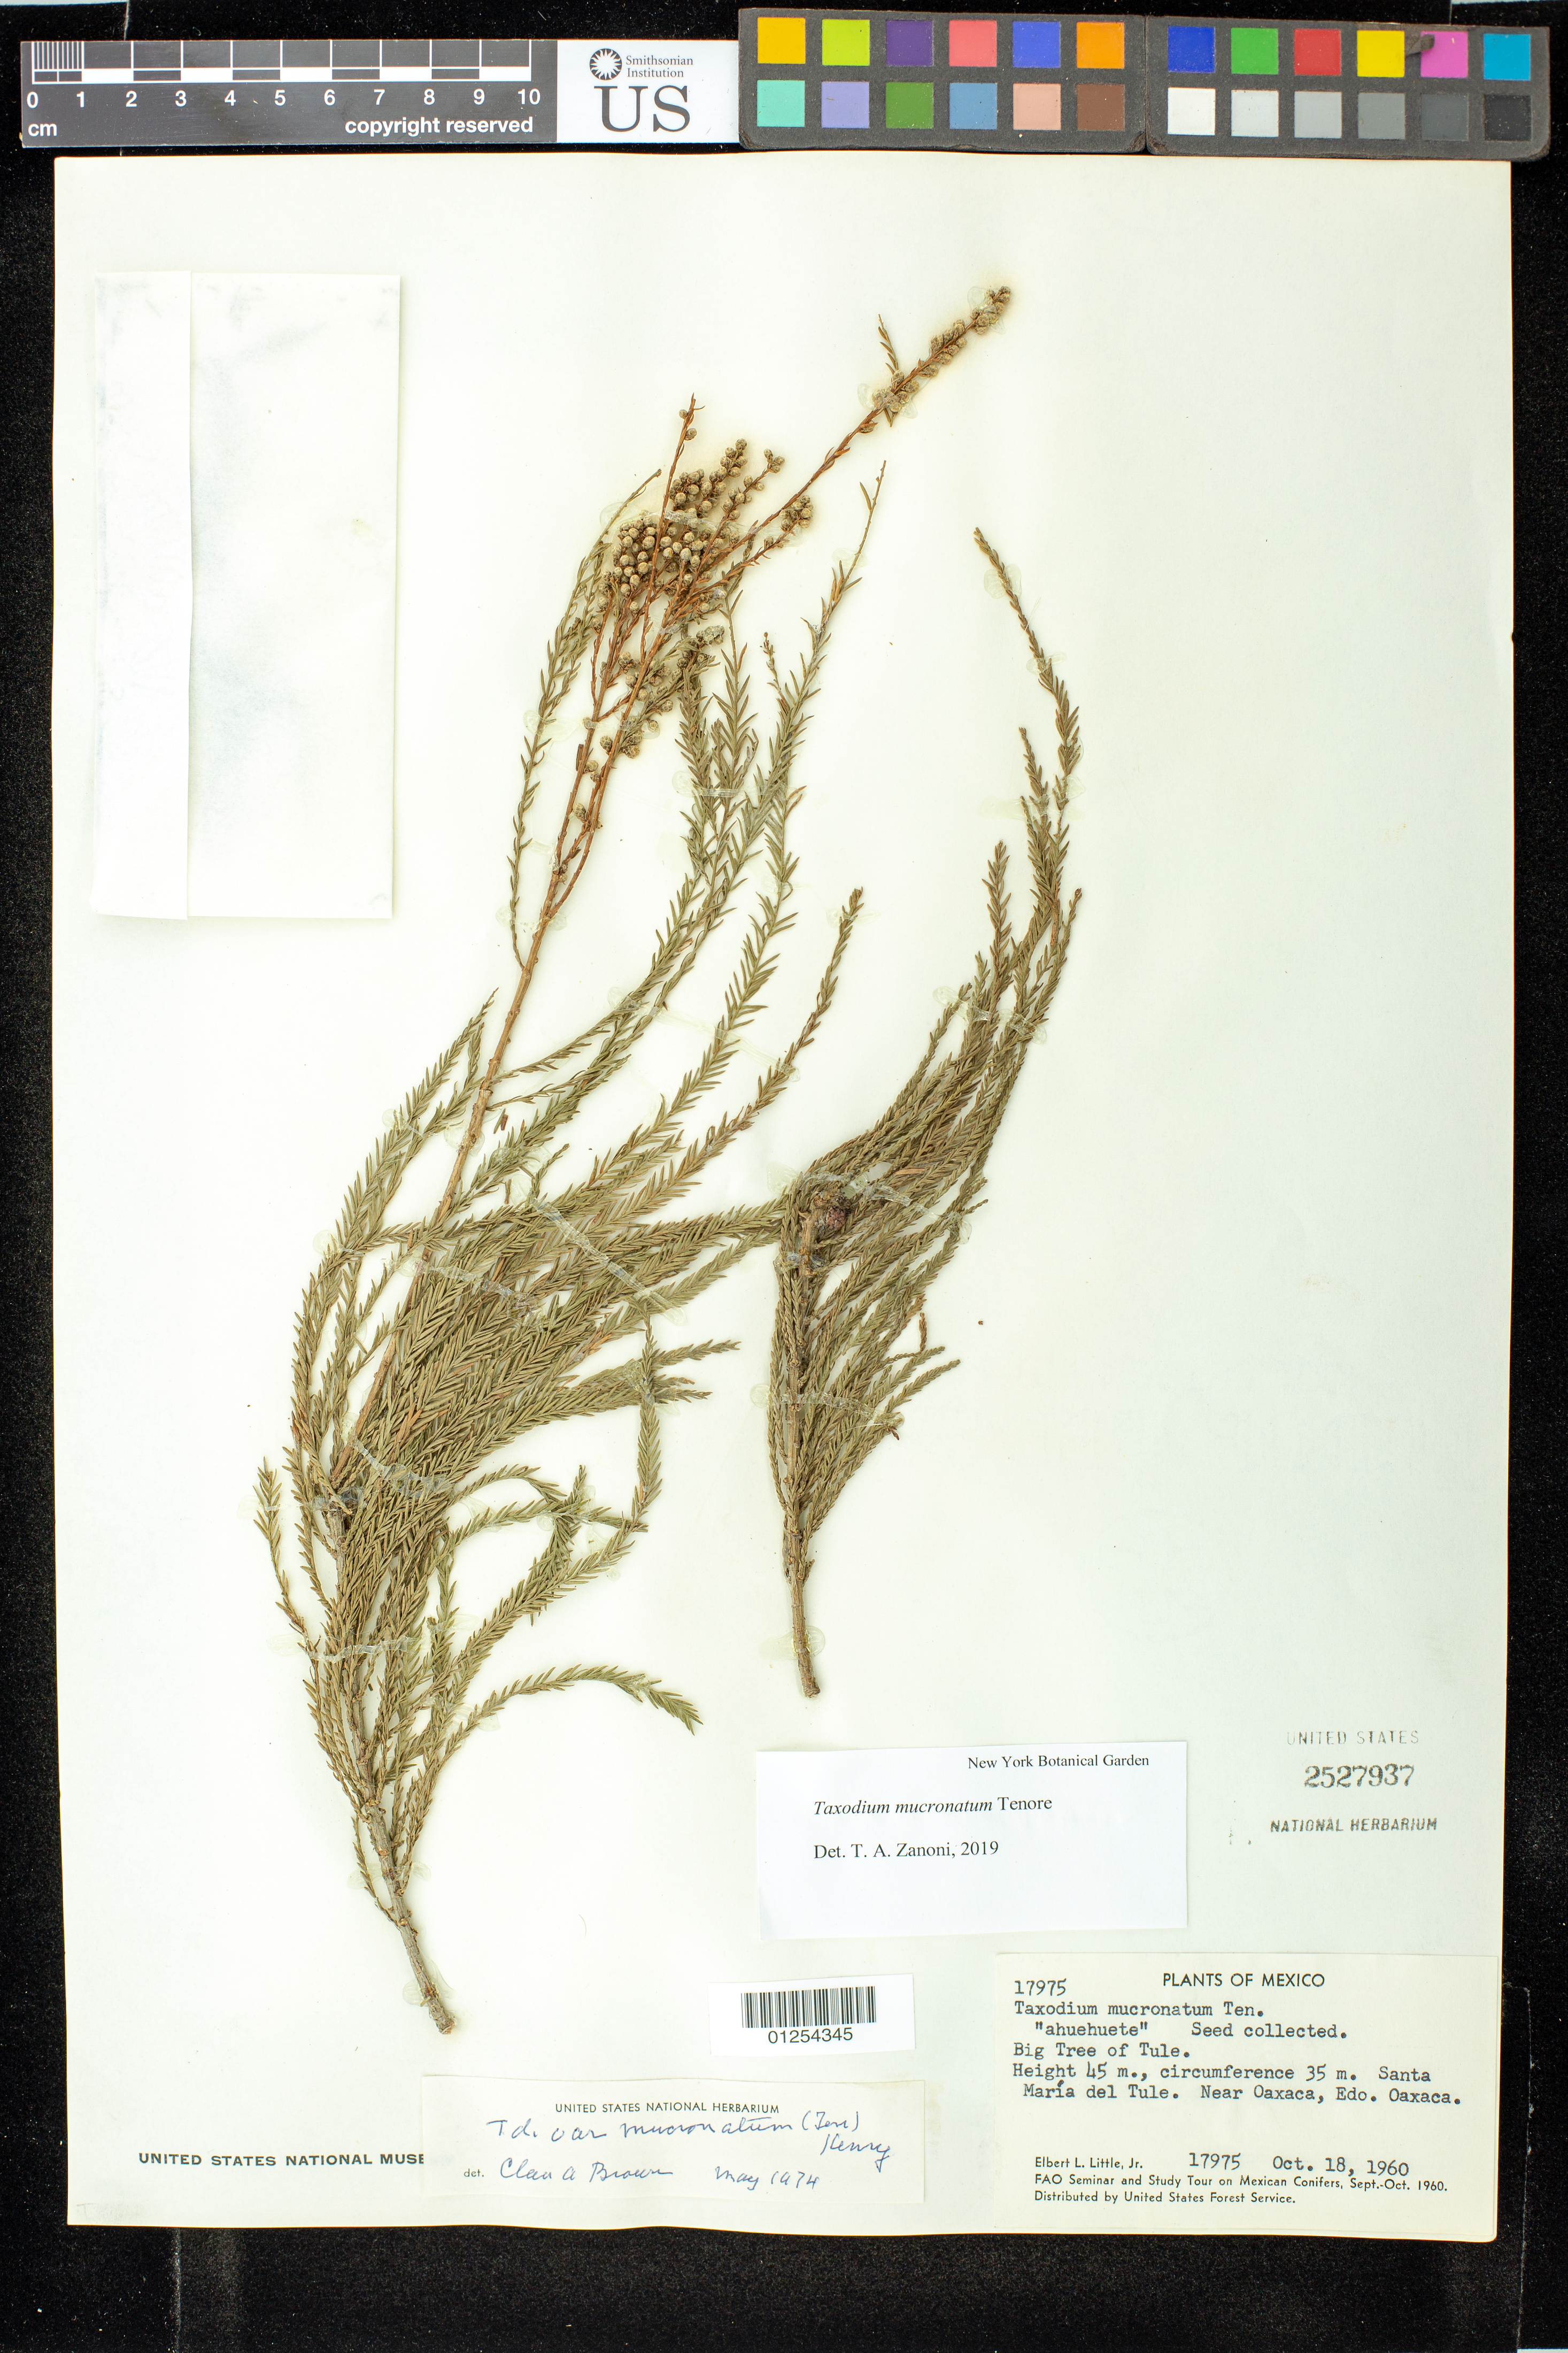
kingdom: Plantae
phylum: Tracheophyta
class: Pinopsida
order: Pinales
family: Cupressaceae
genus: Taxodium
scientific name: Taxodium mucronatum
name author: Ten.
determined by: Zanoni, T. A., (NY), New York Botanical Garden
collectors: E. L. Little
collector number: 17975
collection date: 1960-10-18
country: Mexico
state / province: Oaxaca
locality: Santa Maria del Tule. Near Oaxaca, Edo. Oaxaca.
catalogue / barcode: US 2527937